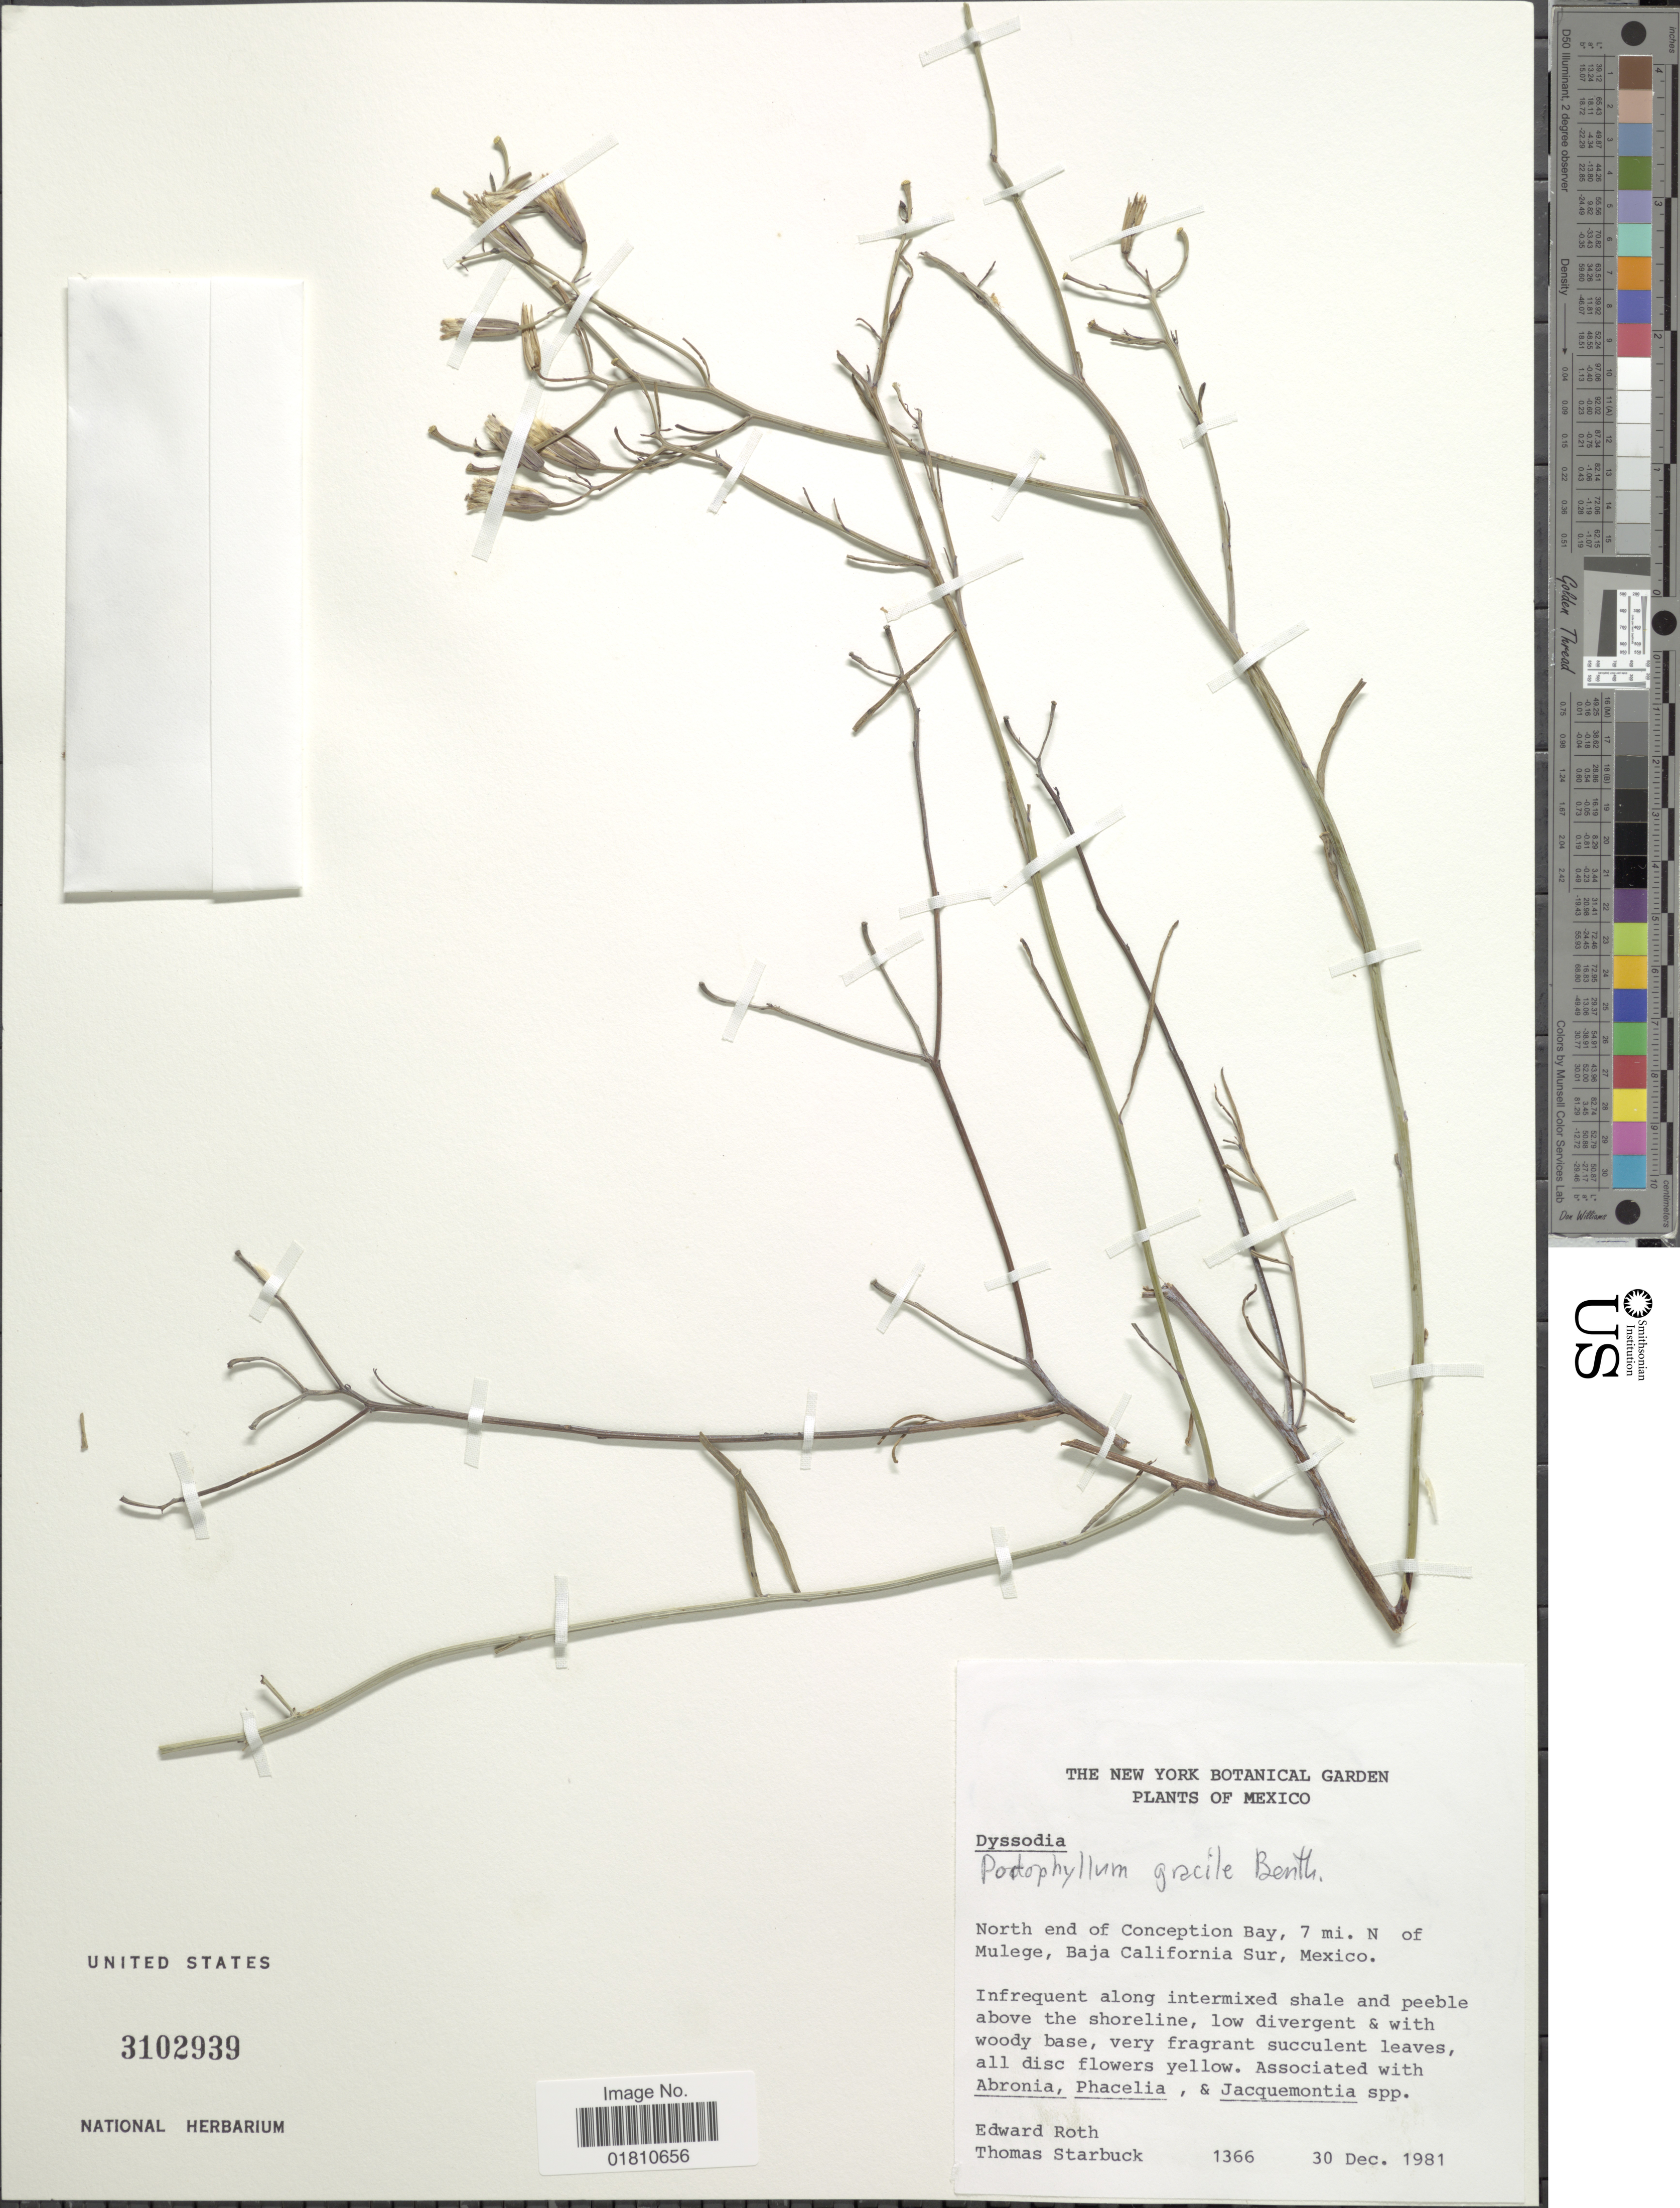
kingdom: Plantae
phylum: Tracheophyta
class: Magnoliopsida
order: Asterales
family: Asteraceae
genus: Porophyllum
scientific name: Porophyllum gracile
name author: Benth.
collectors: Roth, E. & Starbuck, T.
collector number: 1366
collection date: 1981-12-30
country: Mexico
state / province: Baja California Sur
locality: North end of Conception Bay, 7 mi. N of Mulege, infrequent along intermixed shale and peeble above the shoreline.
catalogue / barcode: US 3102939